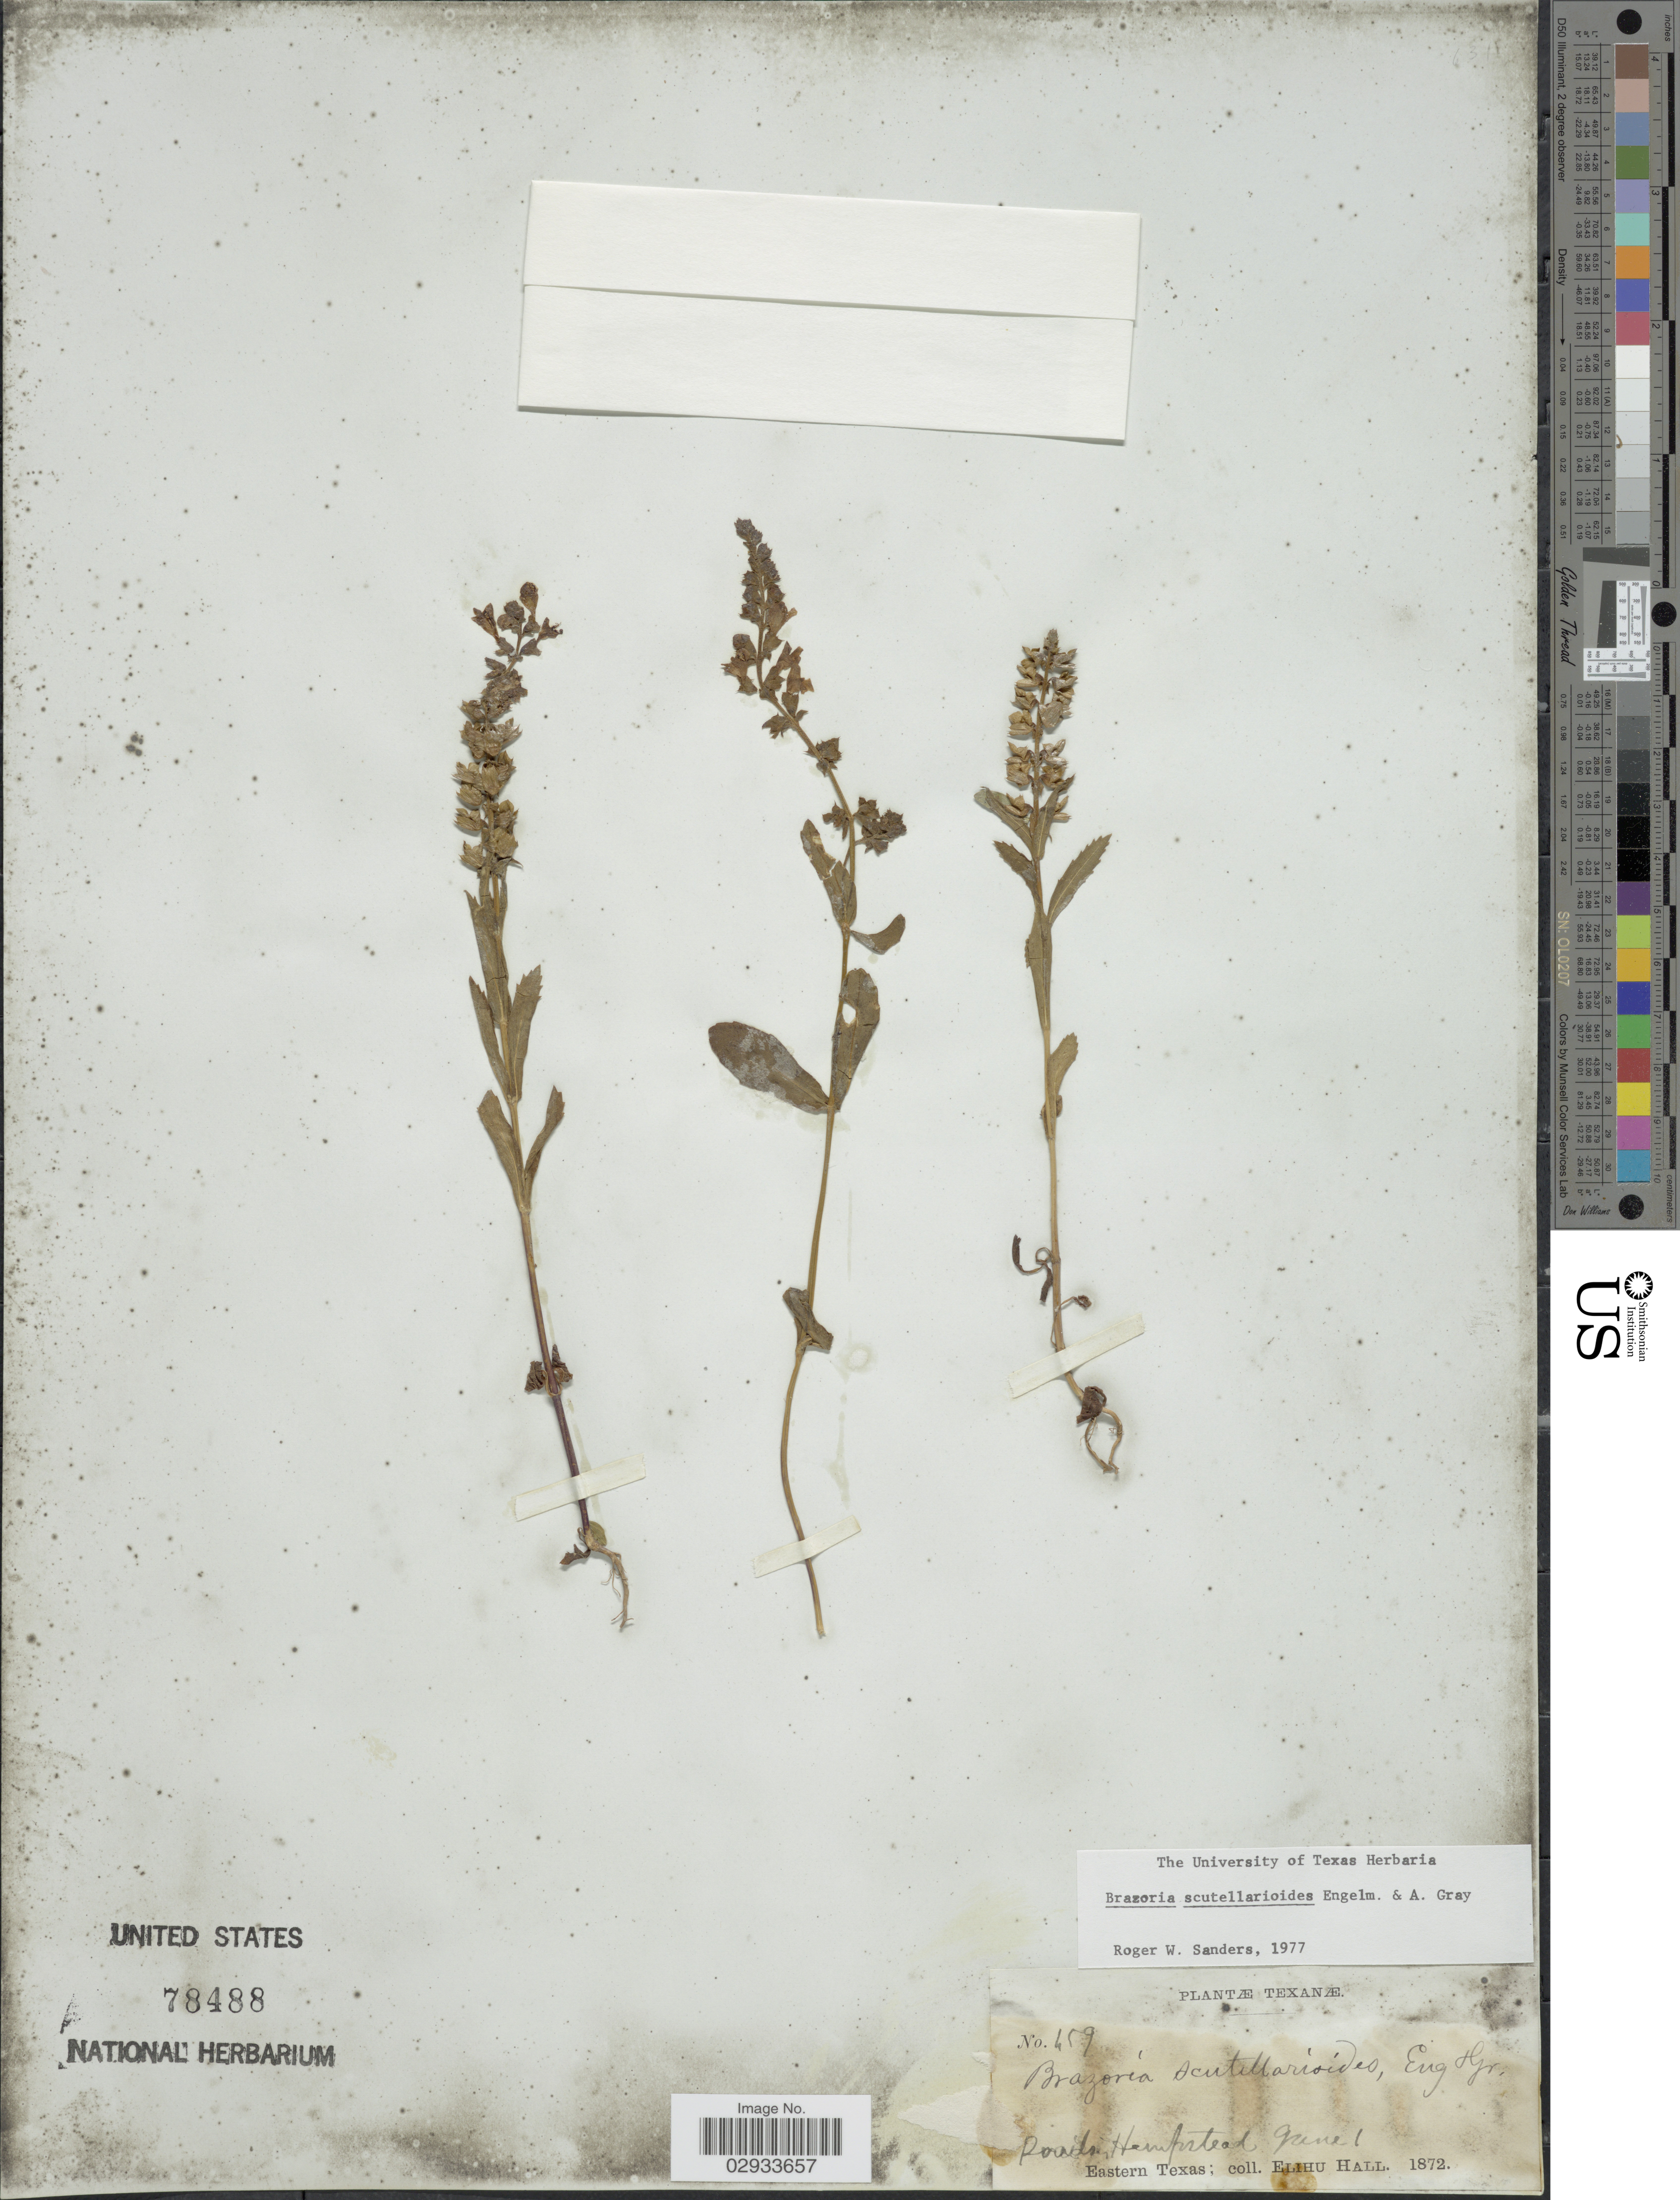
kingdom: Plantae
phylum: Tracheophyta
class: Magnoliopsida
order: Lamiales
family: Lamiaceae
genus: Brazoria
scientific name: Brazoria scutellarioides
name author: Engelm. & A. Gray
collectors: E. Hall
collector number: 459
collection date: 1872-06-01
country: United States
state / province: Texas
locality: Eastern Texas, Hempstead.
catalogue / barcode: US 78488